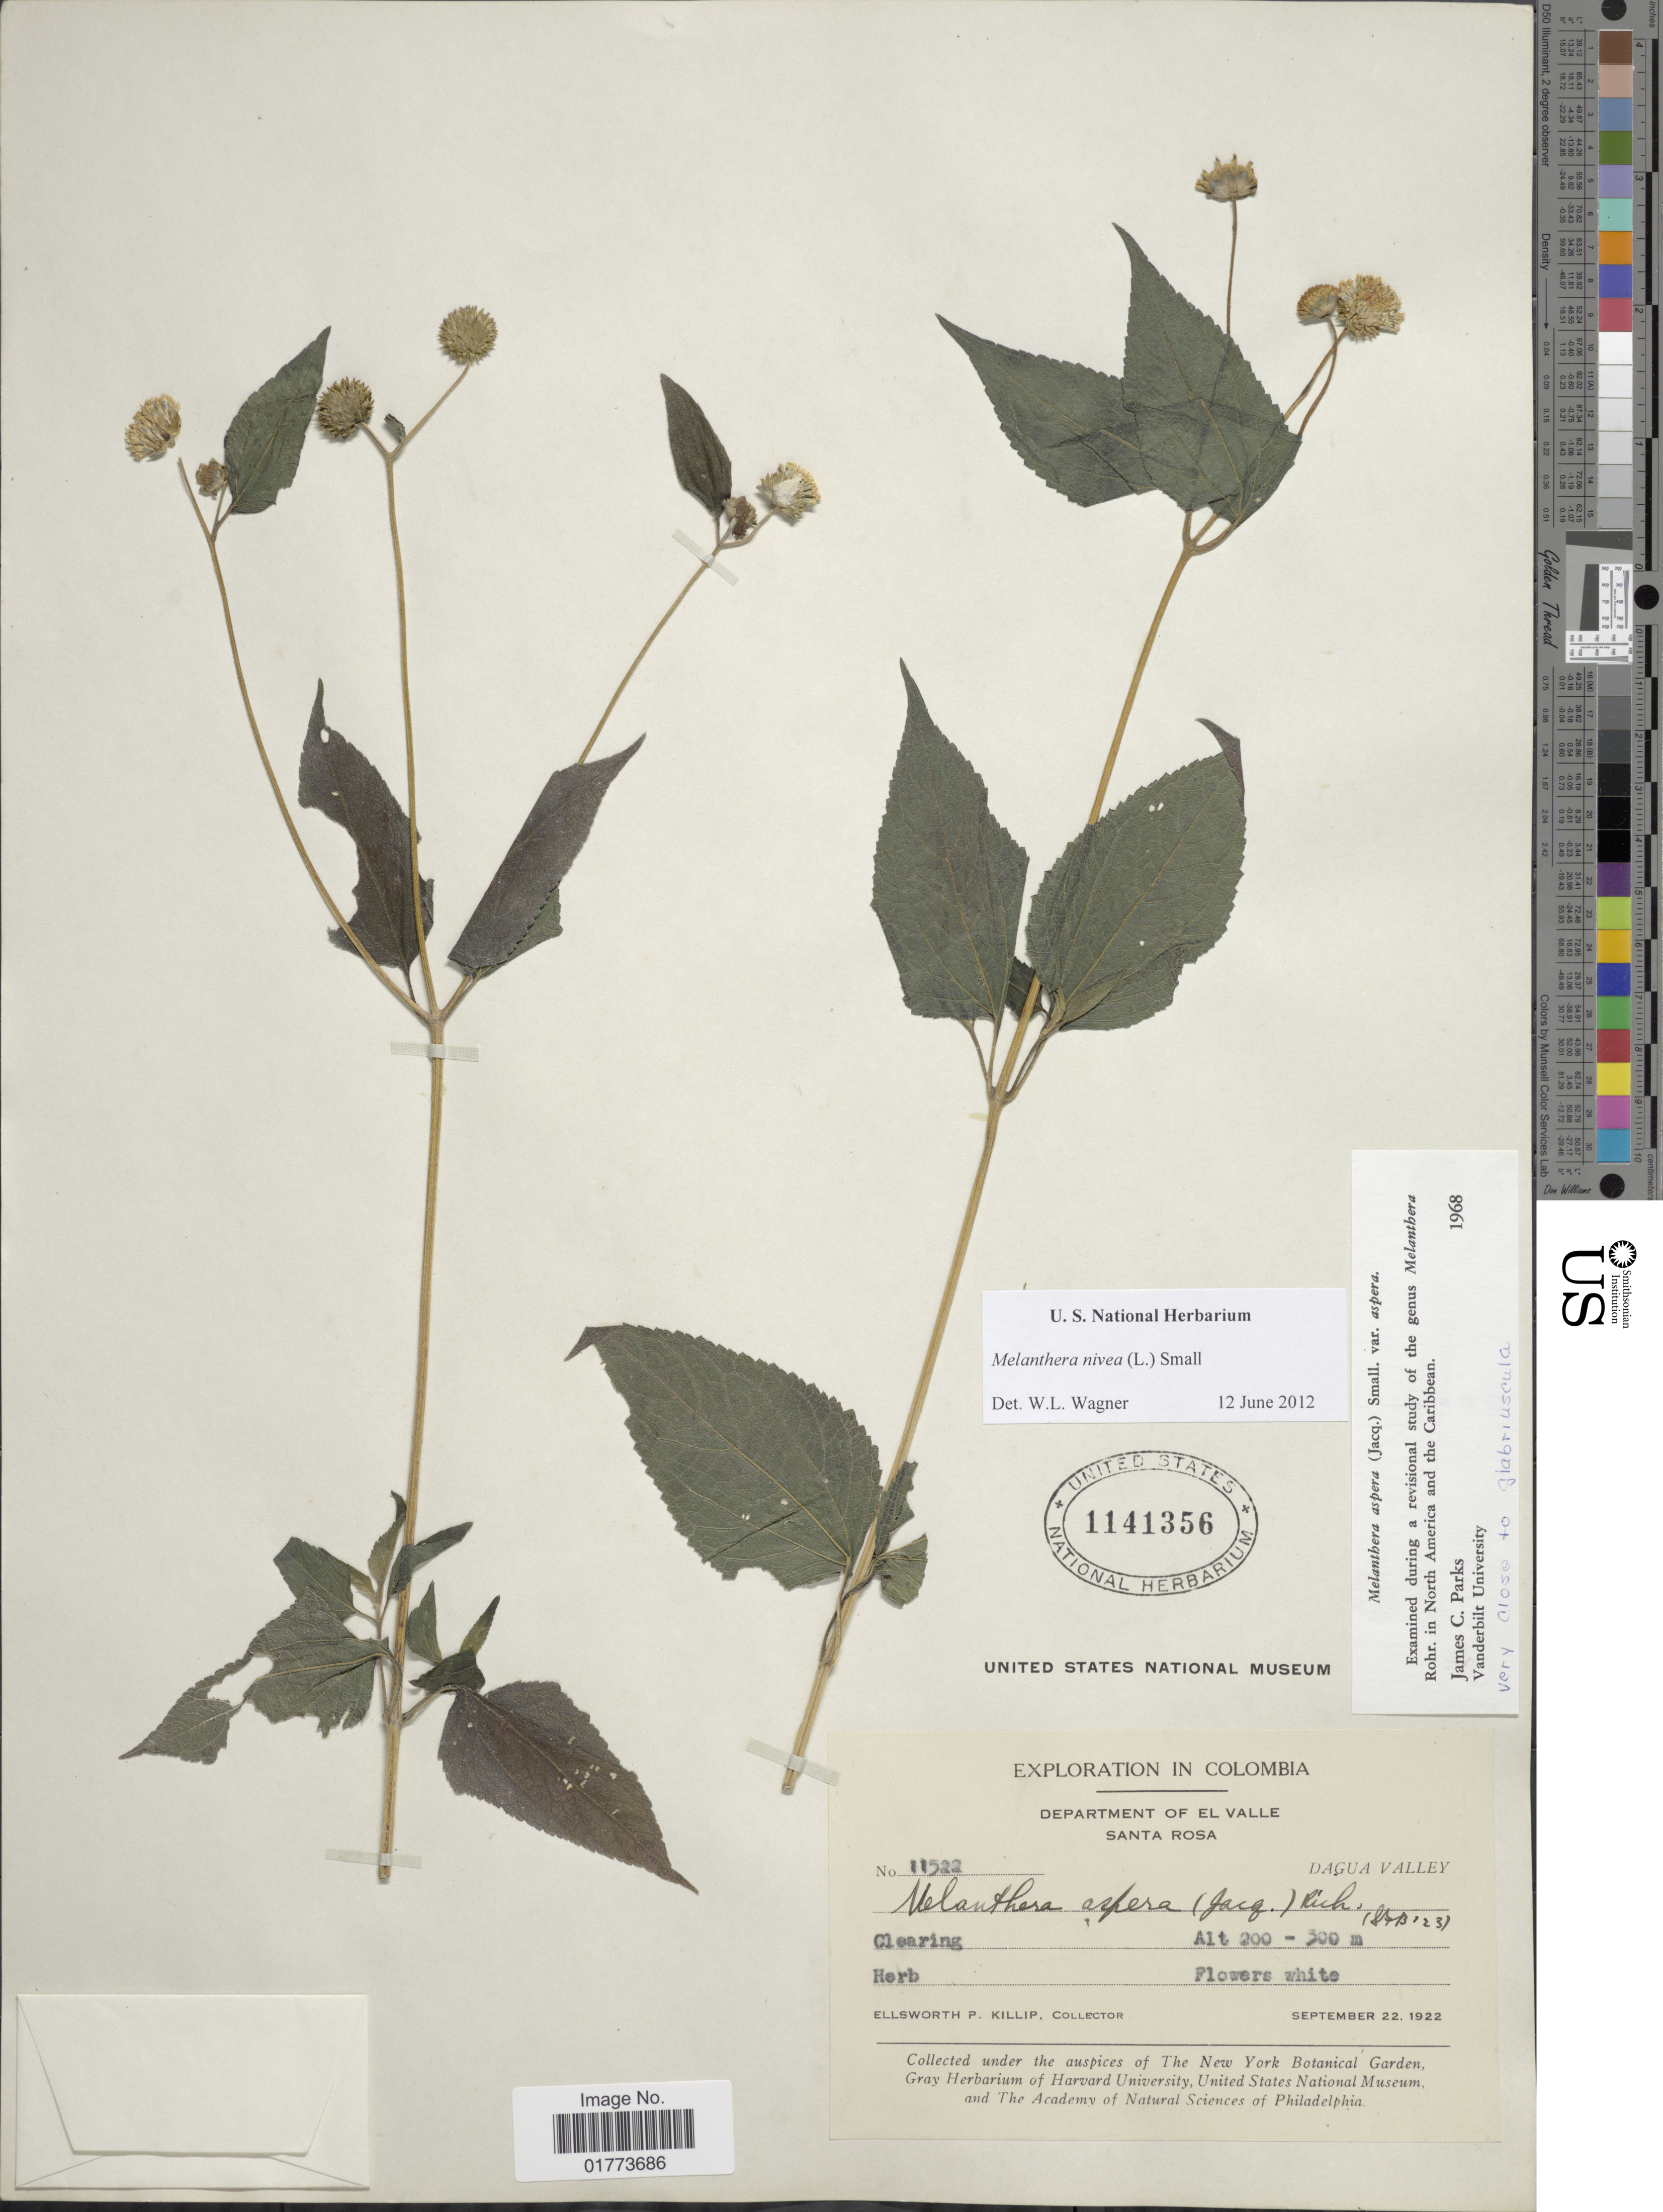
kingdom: Plantae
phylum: Tracheophyta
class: Magnoliopsida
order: Asterales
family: Asteraceae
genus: Melanthera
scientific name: Melanthera nivea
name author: (L.) Small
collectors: E. P. Killip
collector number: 11522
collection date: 1922-08-22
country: Colombia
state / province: Valle del Cauca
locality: Department of El Valle. Santa Rosa. Dagua Valley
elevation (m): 200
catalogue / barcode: US 1141356